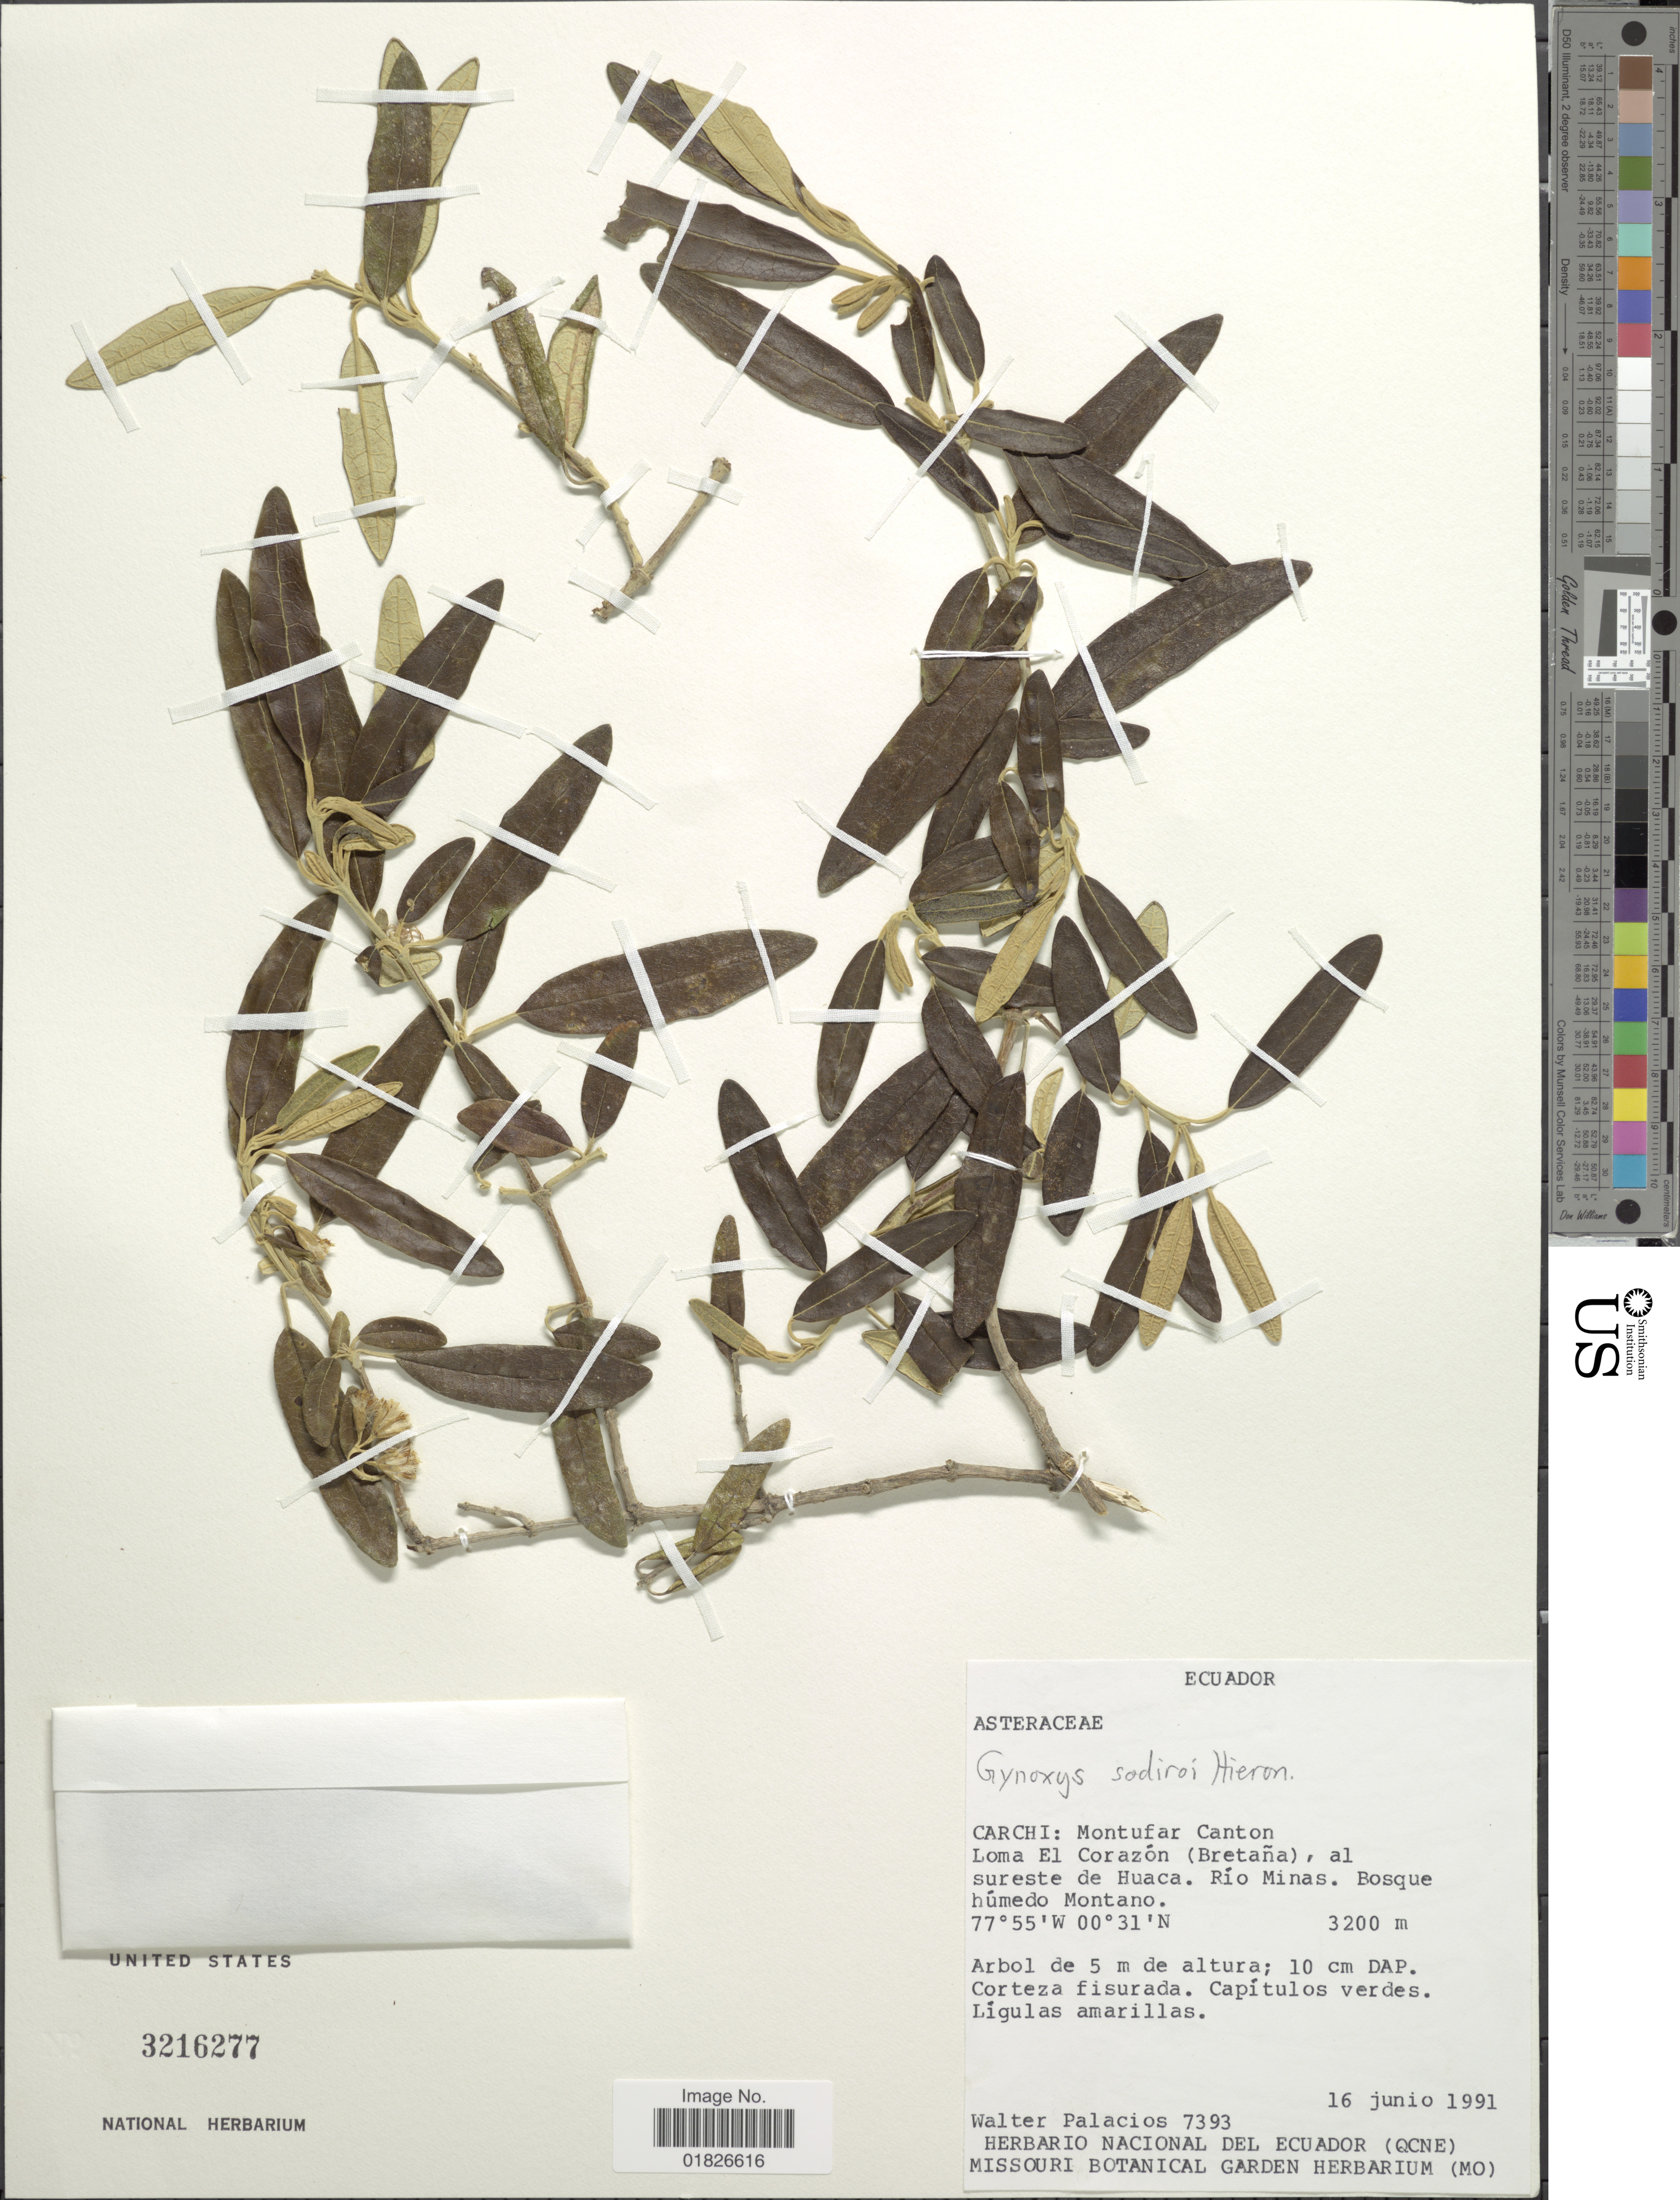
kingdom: Plantae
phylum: Tracheophyta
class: Magnoliopsida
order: Asterales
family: Asteraceae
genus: Gynoxys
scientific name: Gynoxys sodiroi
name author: Hieron.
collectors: W. Palacios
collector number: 7393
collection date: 1991-06-16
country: Ecuador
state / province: Carchi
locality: Montufar Canton, Loma El Corazon (Bretana), al sureste de Huaca, Rio Minas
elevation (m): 3200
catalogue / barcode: US 3216277